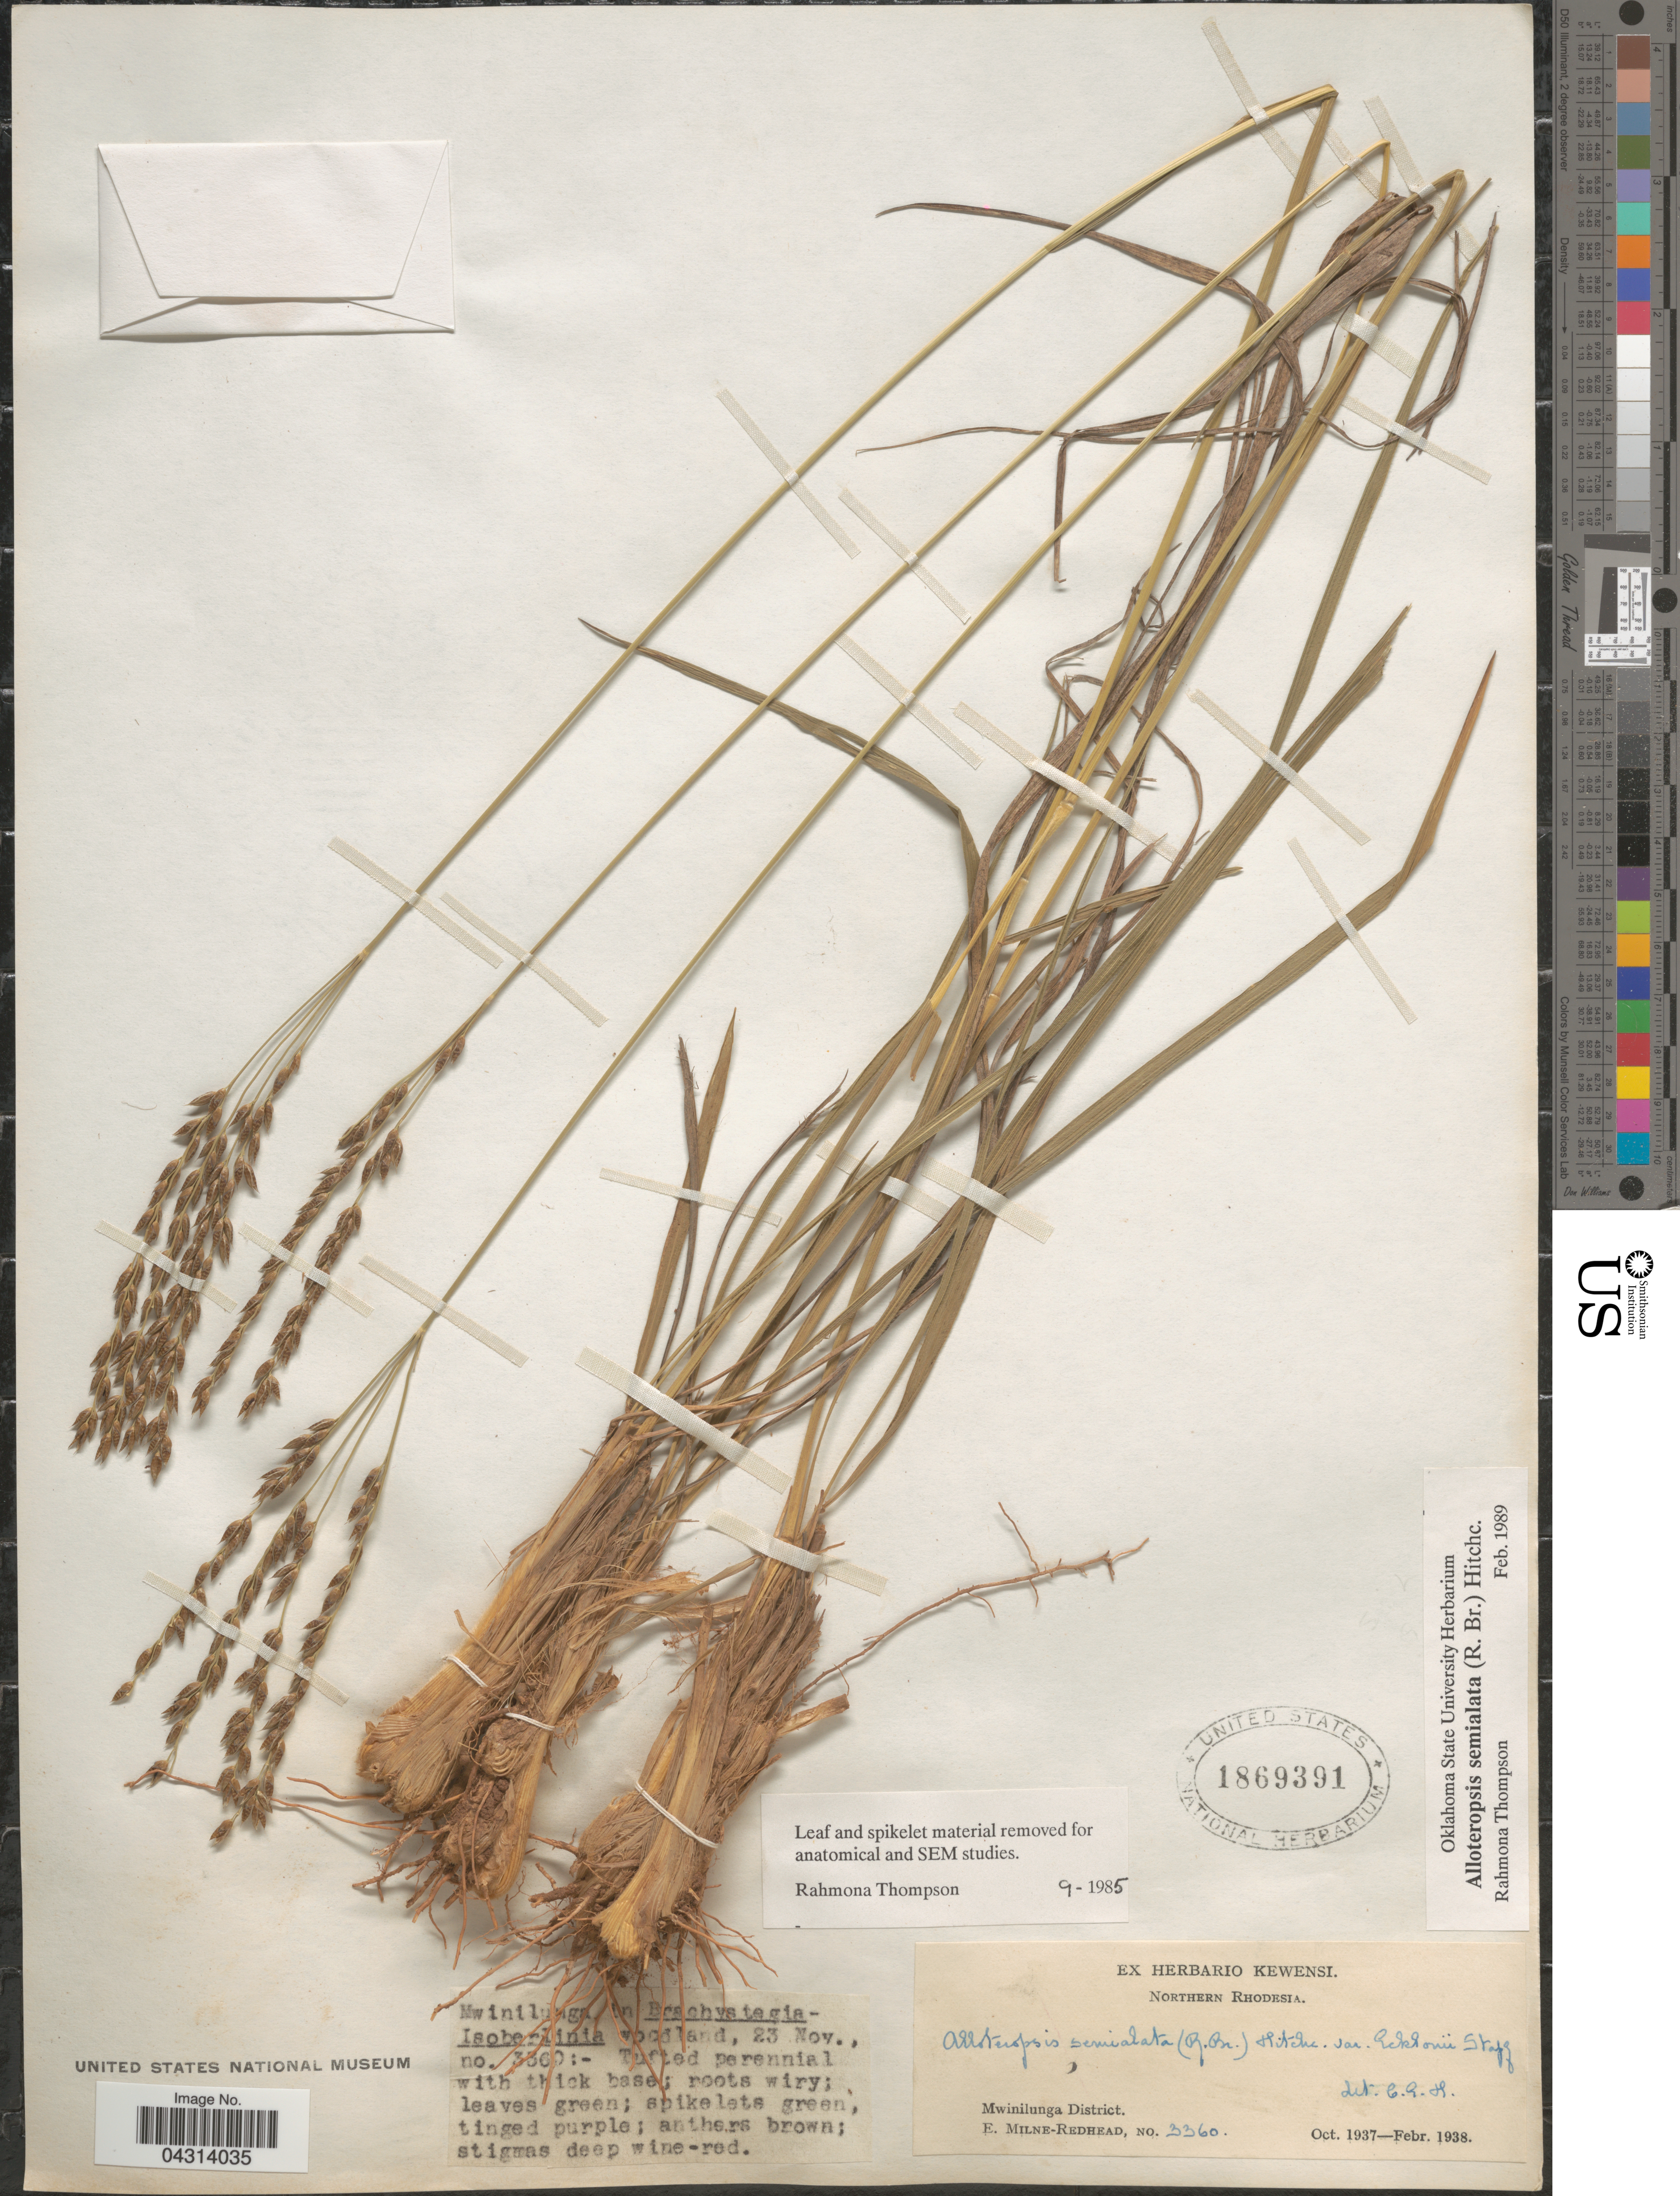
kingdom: Plantae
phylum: Tracheophyta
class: Liliopsida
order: Poales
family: Poaceae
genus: Alloteropsis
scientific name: Alloteropsis semialata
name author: (R. Br.) Hitchc.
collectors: E. W. Milne-Redhead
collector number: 3360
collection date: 1937-11-23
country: Zambia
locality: Northern Rhodesia. Mwinilunga District.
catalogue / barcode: US 1869391